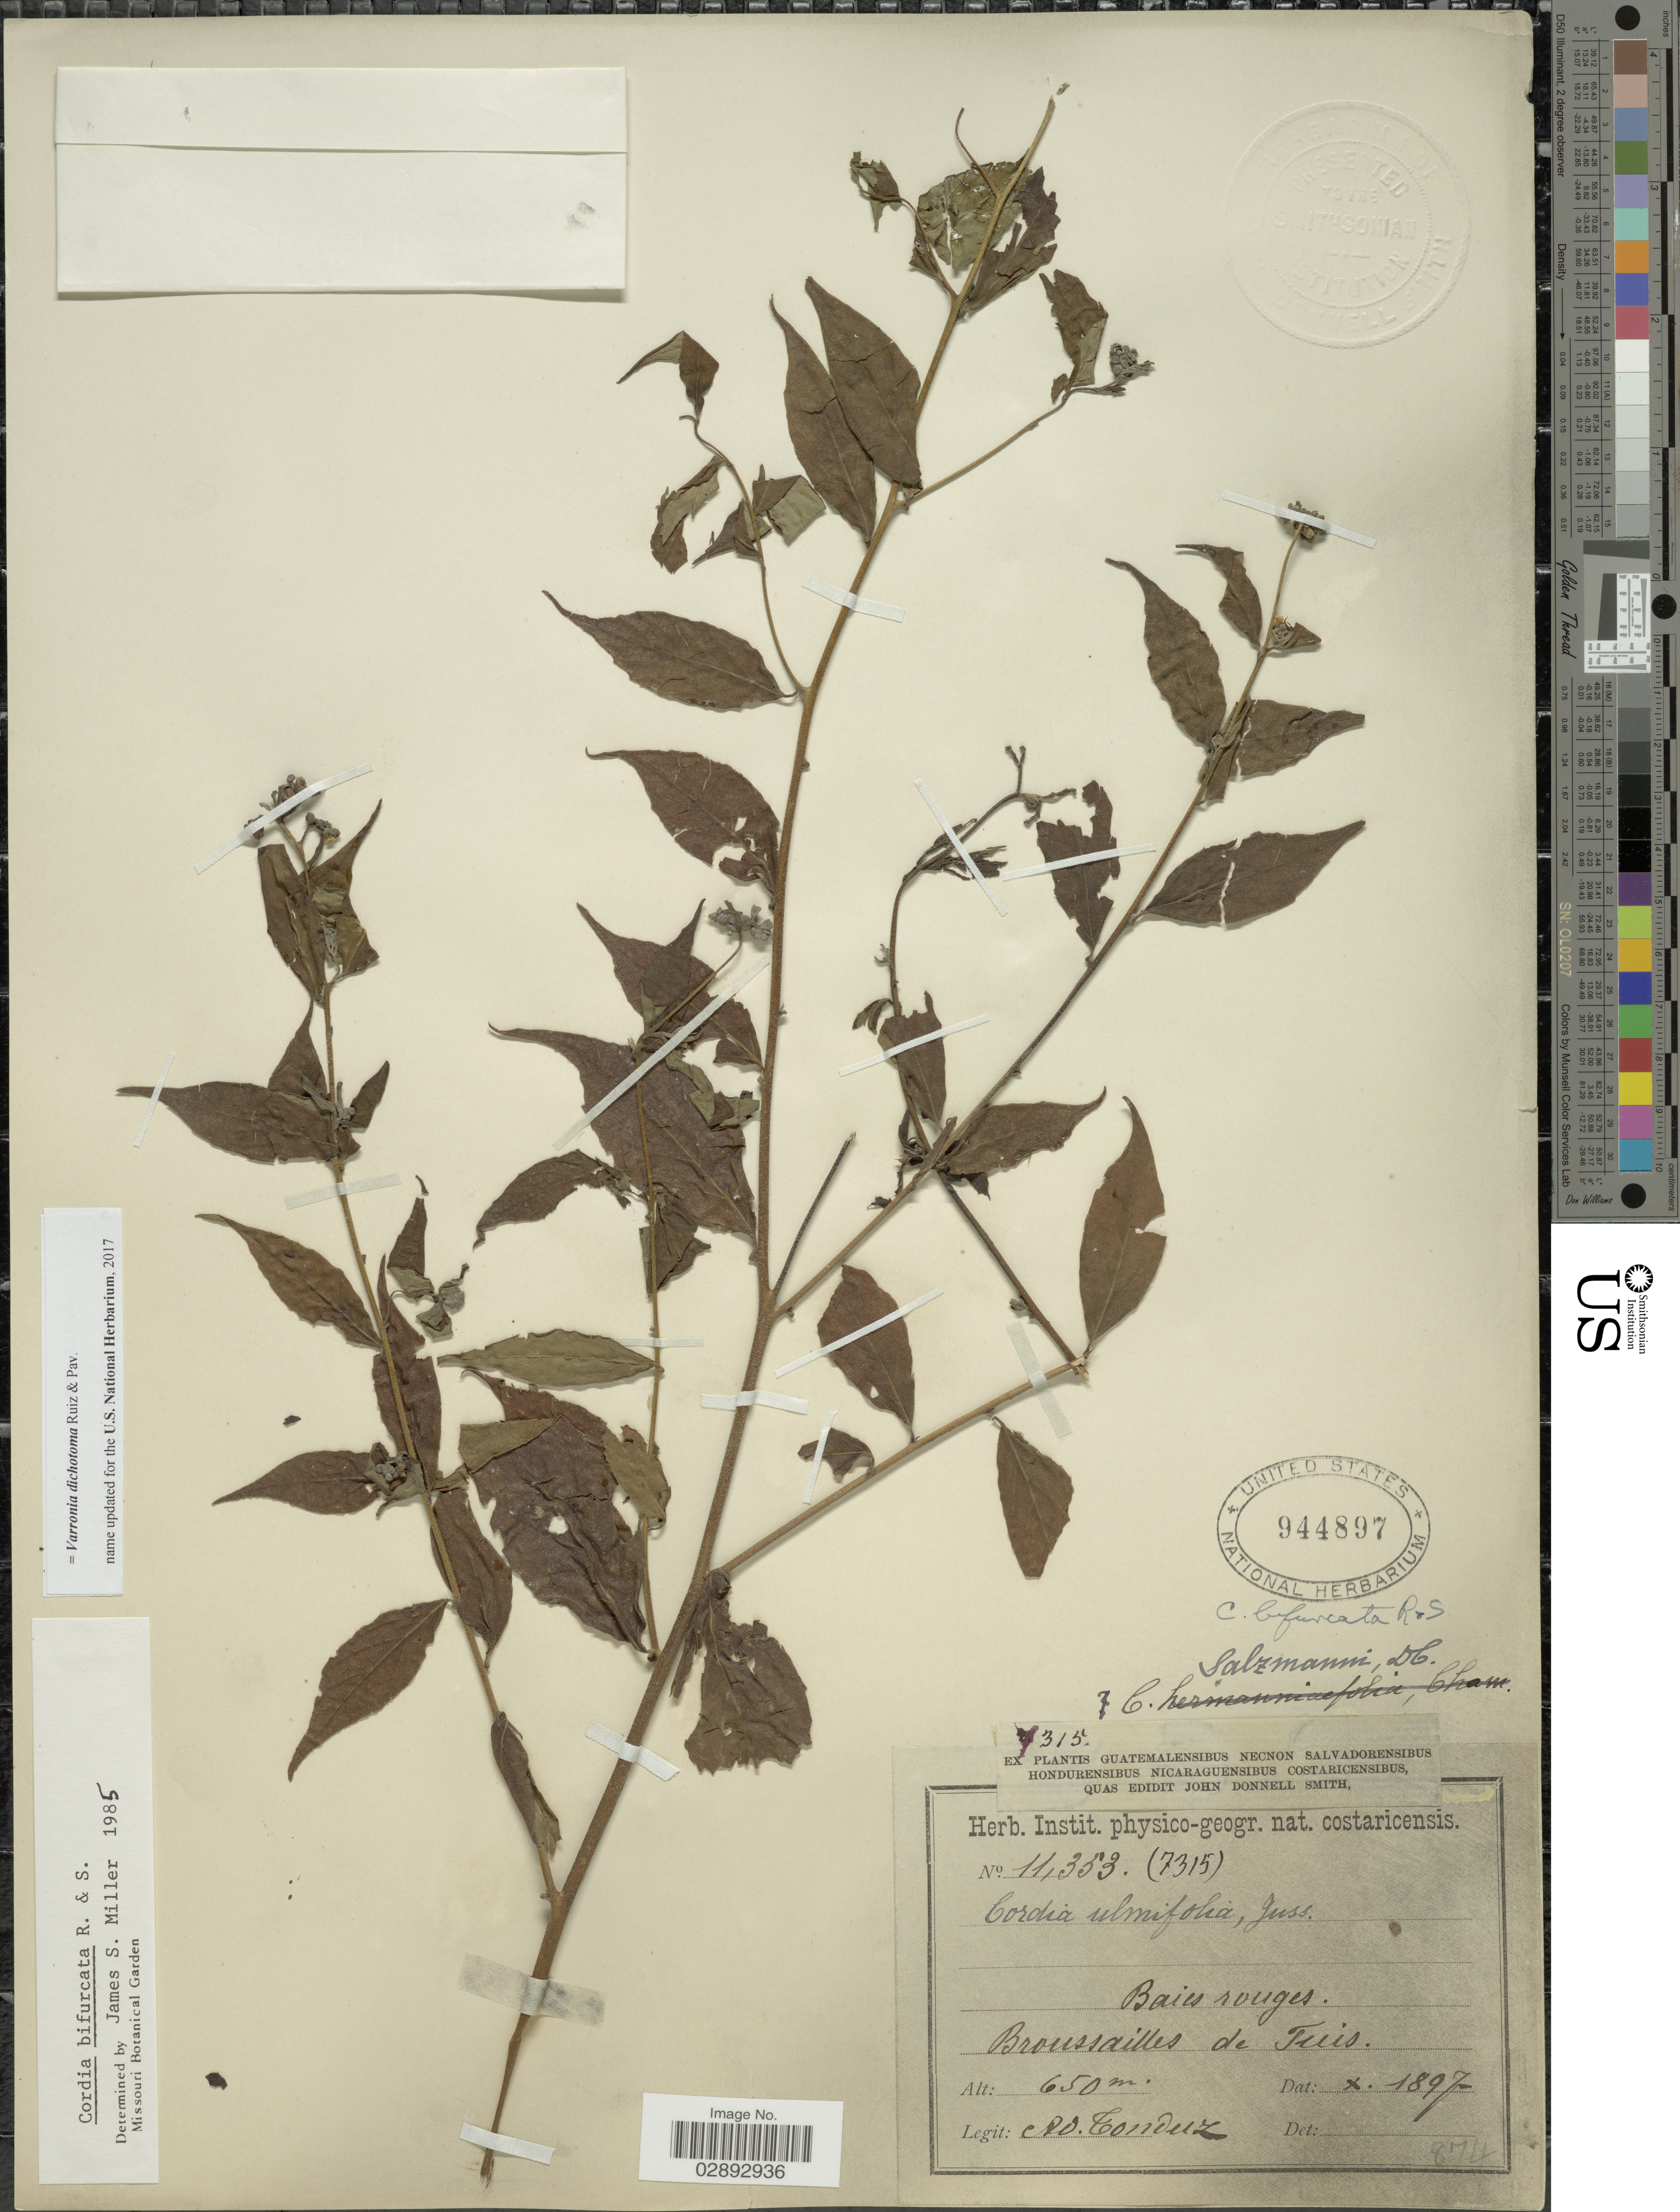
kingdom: Plantae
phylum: Tracheophyta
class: Magnoliopsida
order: Boraginales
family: Cordiaceae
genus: Varronia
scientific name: Varronia dichotoma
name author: Ruiz & Pav.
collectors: A. Tonduz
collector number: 11353 (7315)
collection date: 1897-10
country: Costa Rica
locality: Baies rouges. Broussailles de Tuis.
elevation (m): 650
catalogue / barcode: US 944897